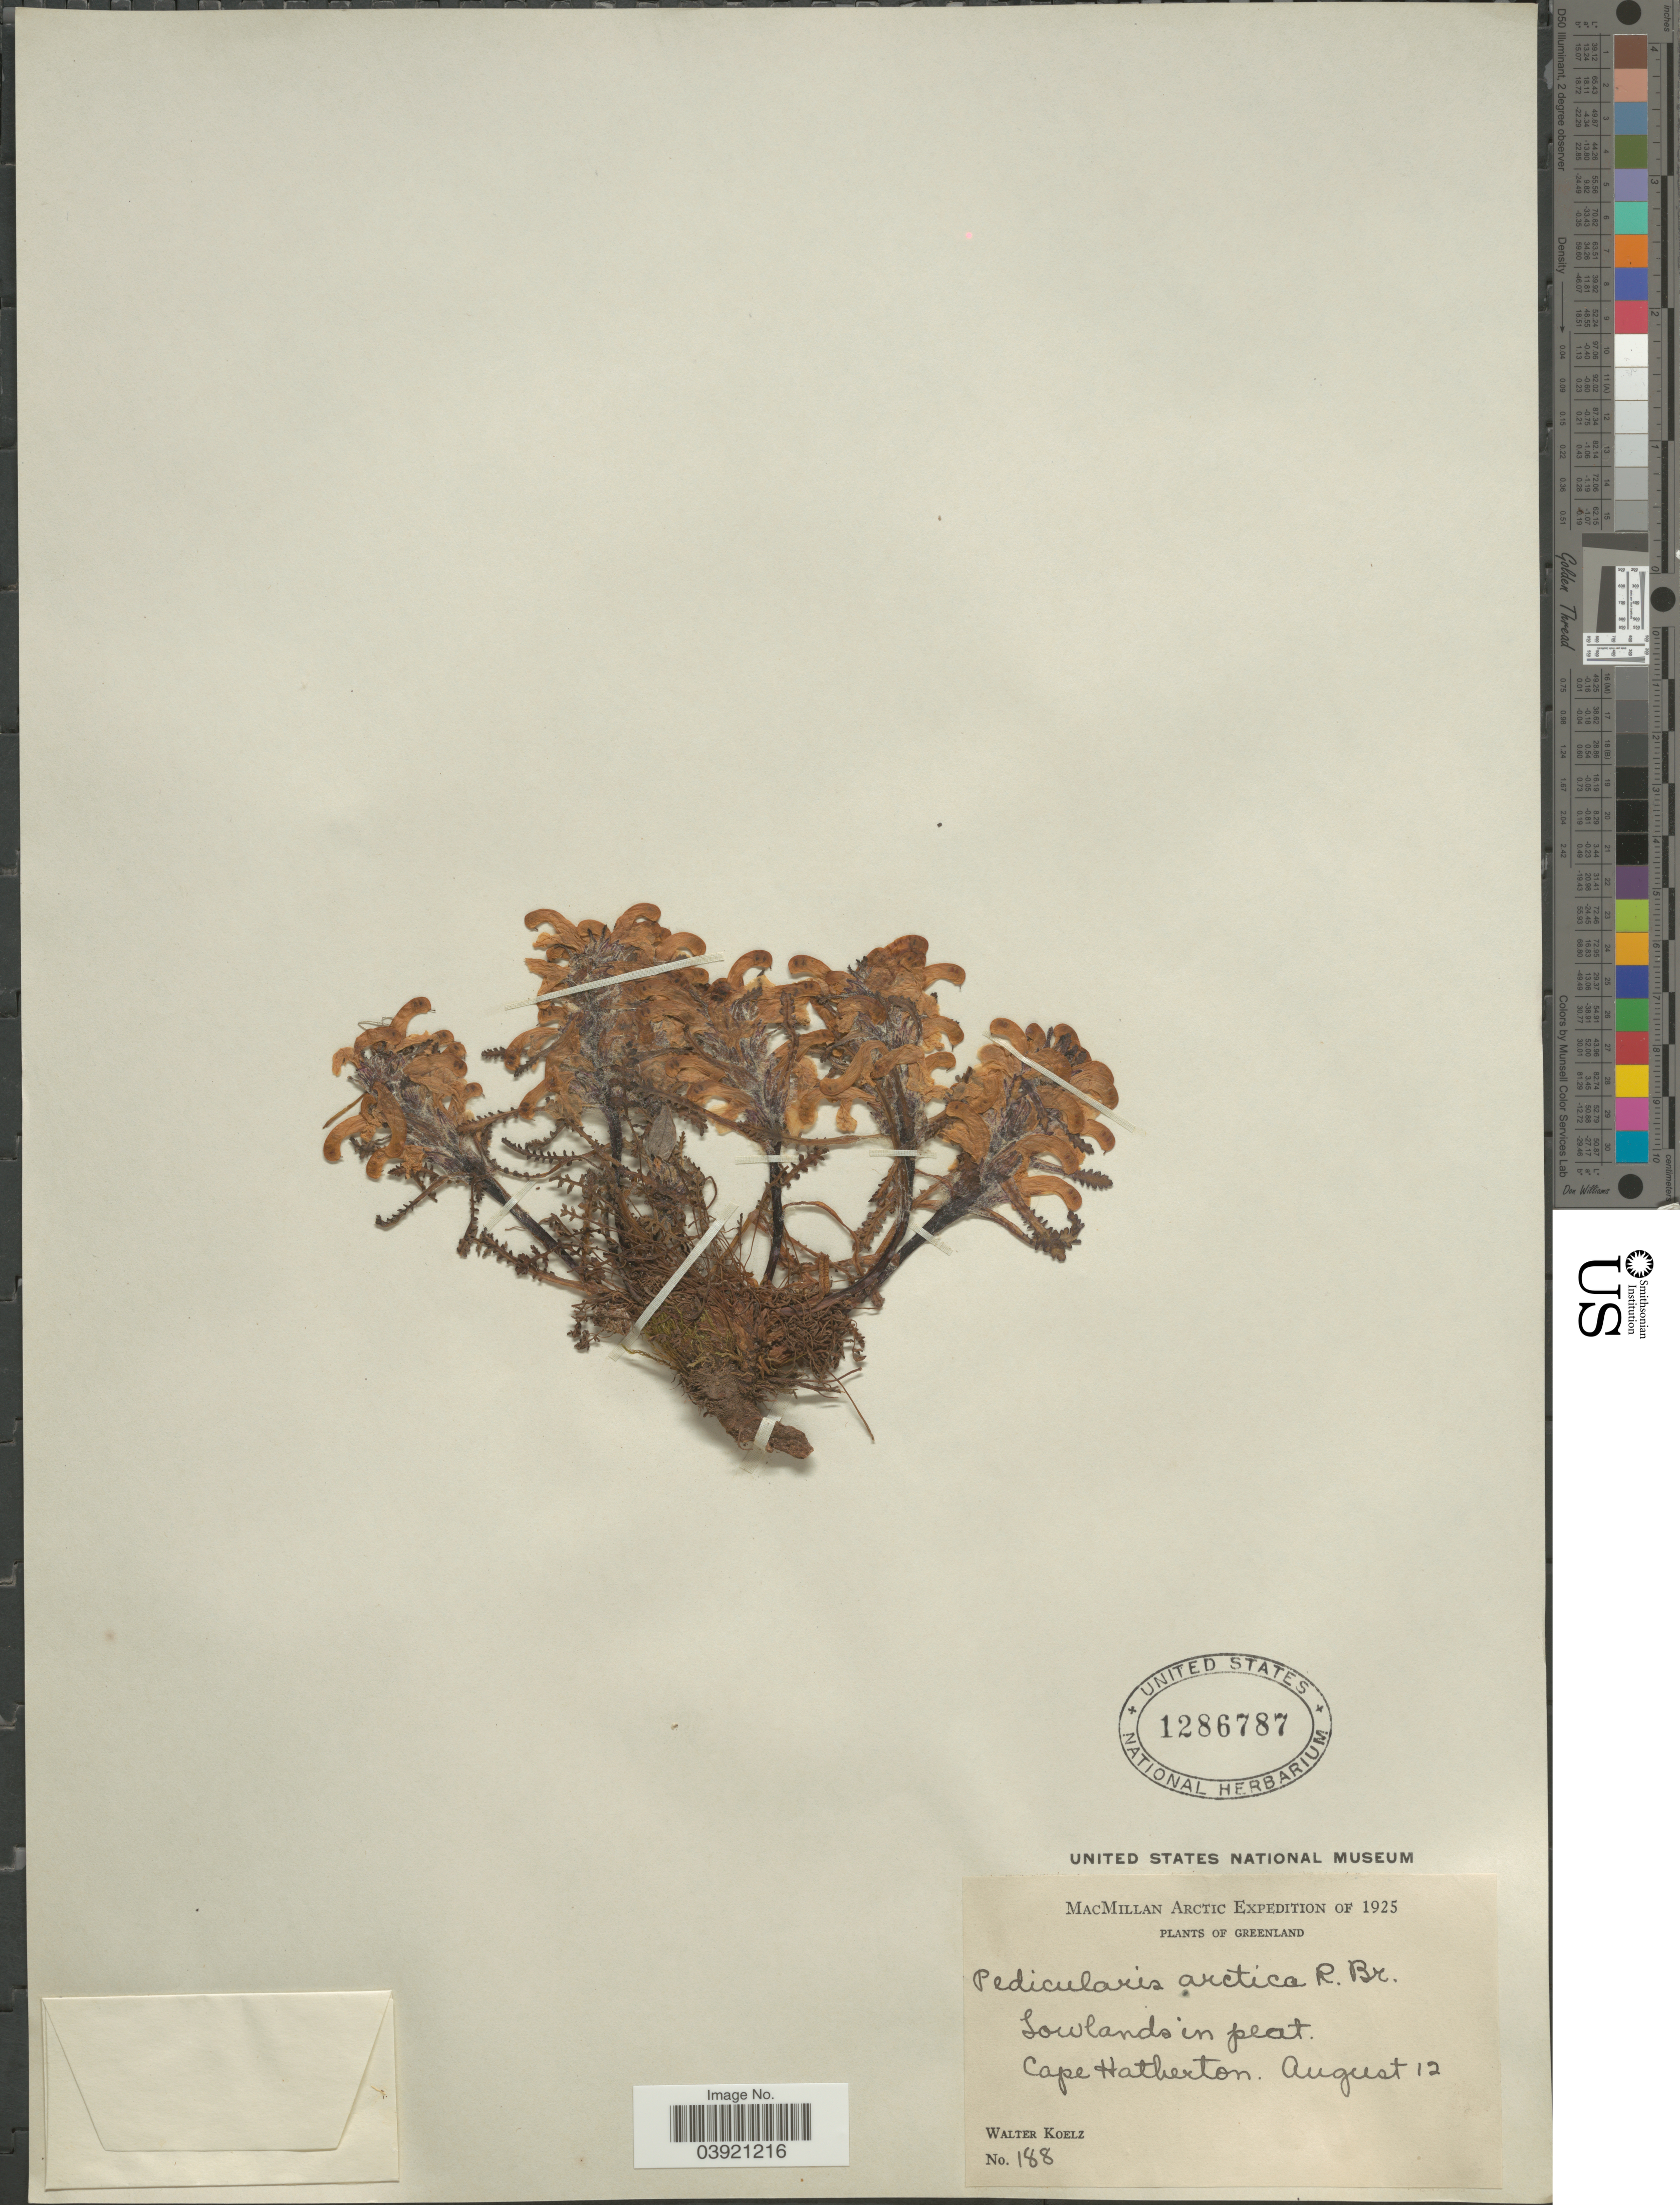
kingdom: Plantae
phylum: Tracheophyta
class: Magnoliopsida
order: Lamiales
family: Orobanchaceae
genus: Pedicularis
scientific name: Pedicularis arctica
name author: R. Br.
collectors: W. N. Koelz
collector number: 188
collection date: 1925-08-12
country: Greenland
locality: Cape Hatherton.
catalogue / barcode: US 1286787